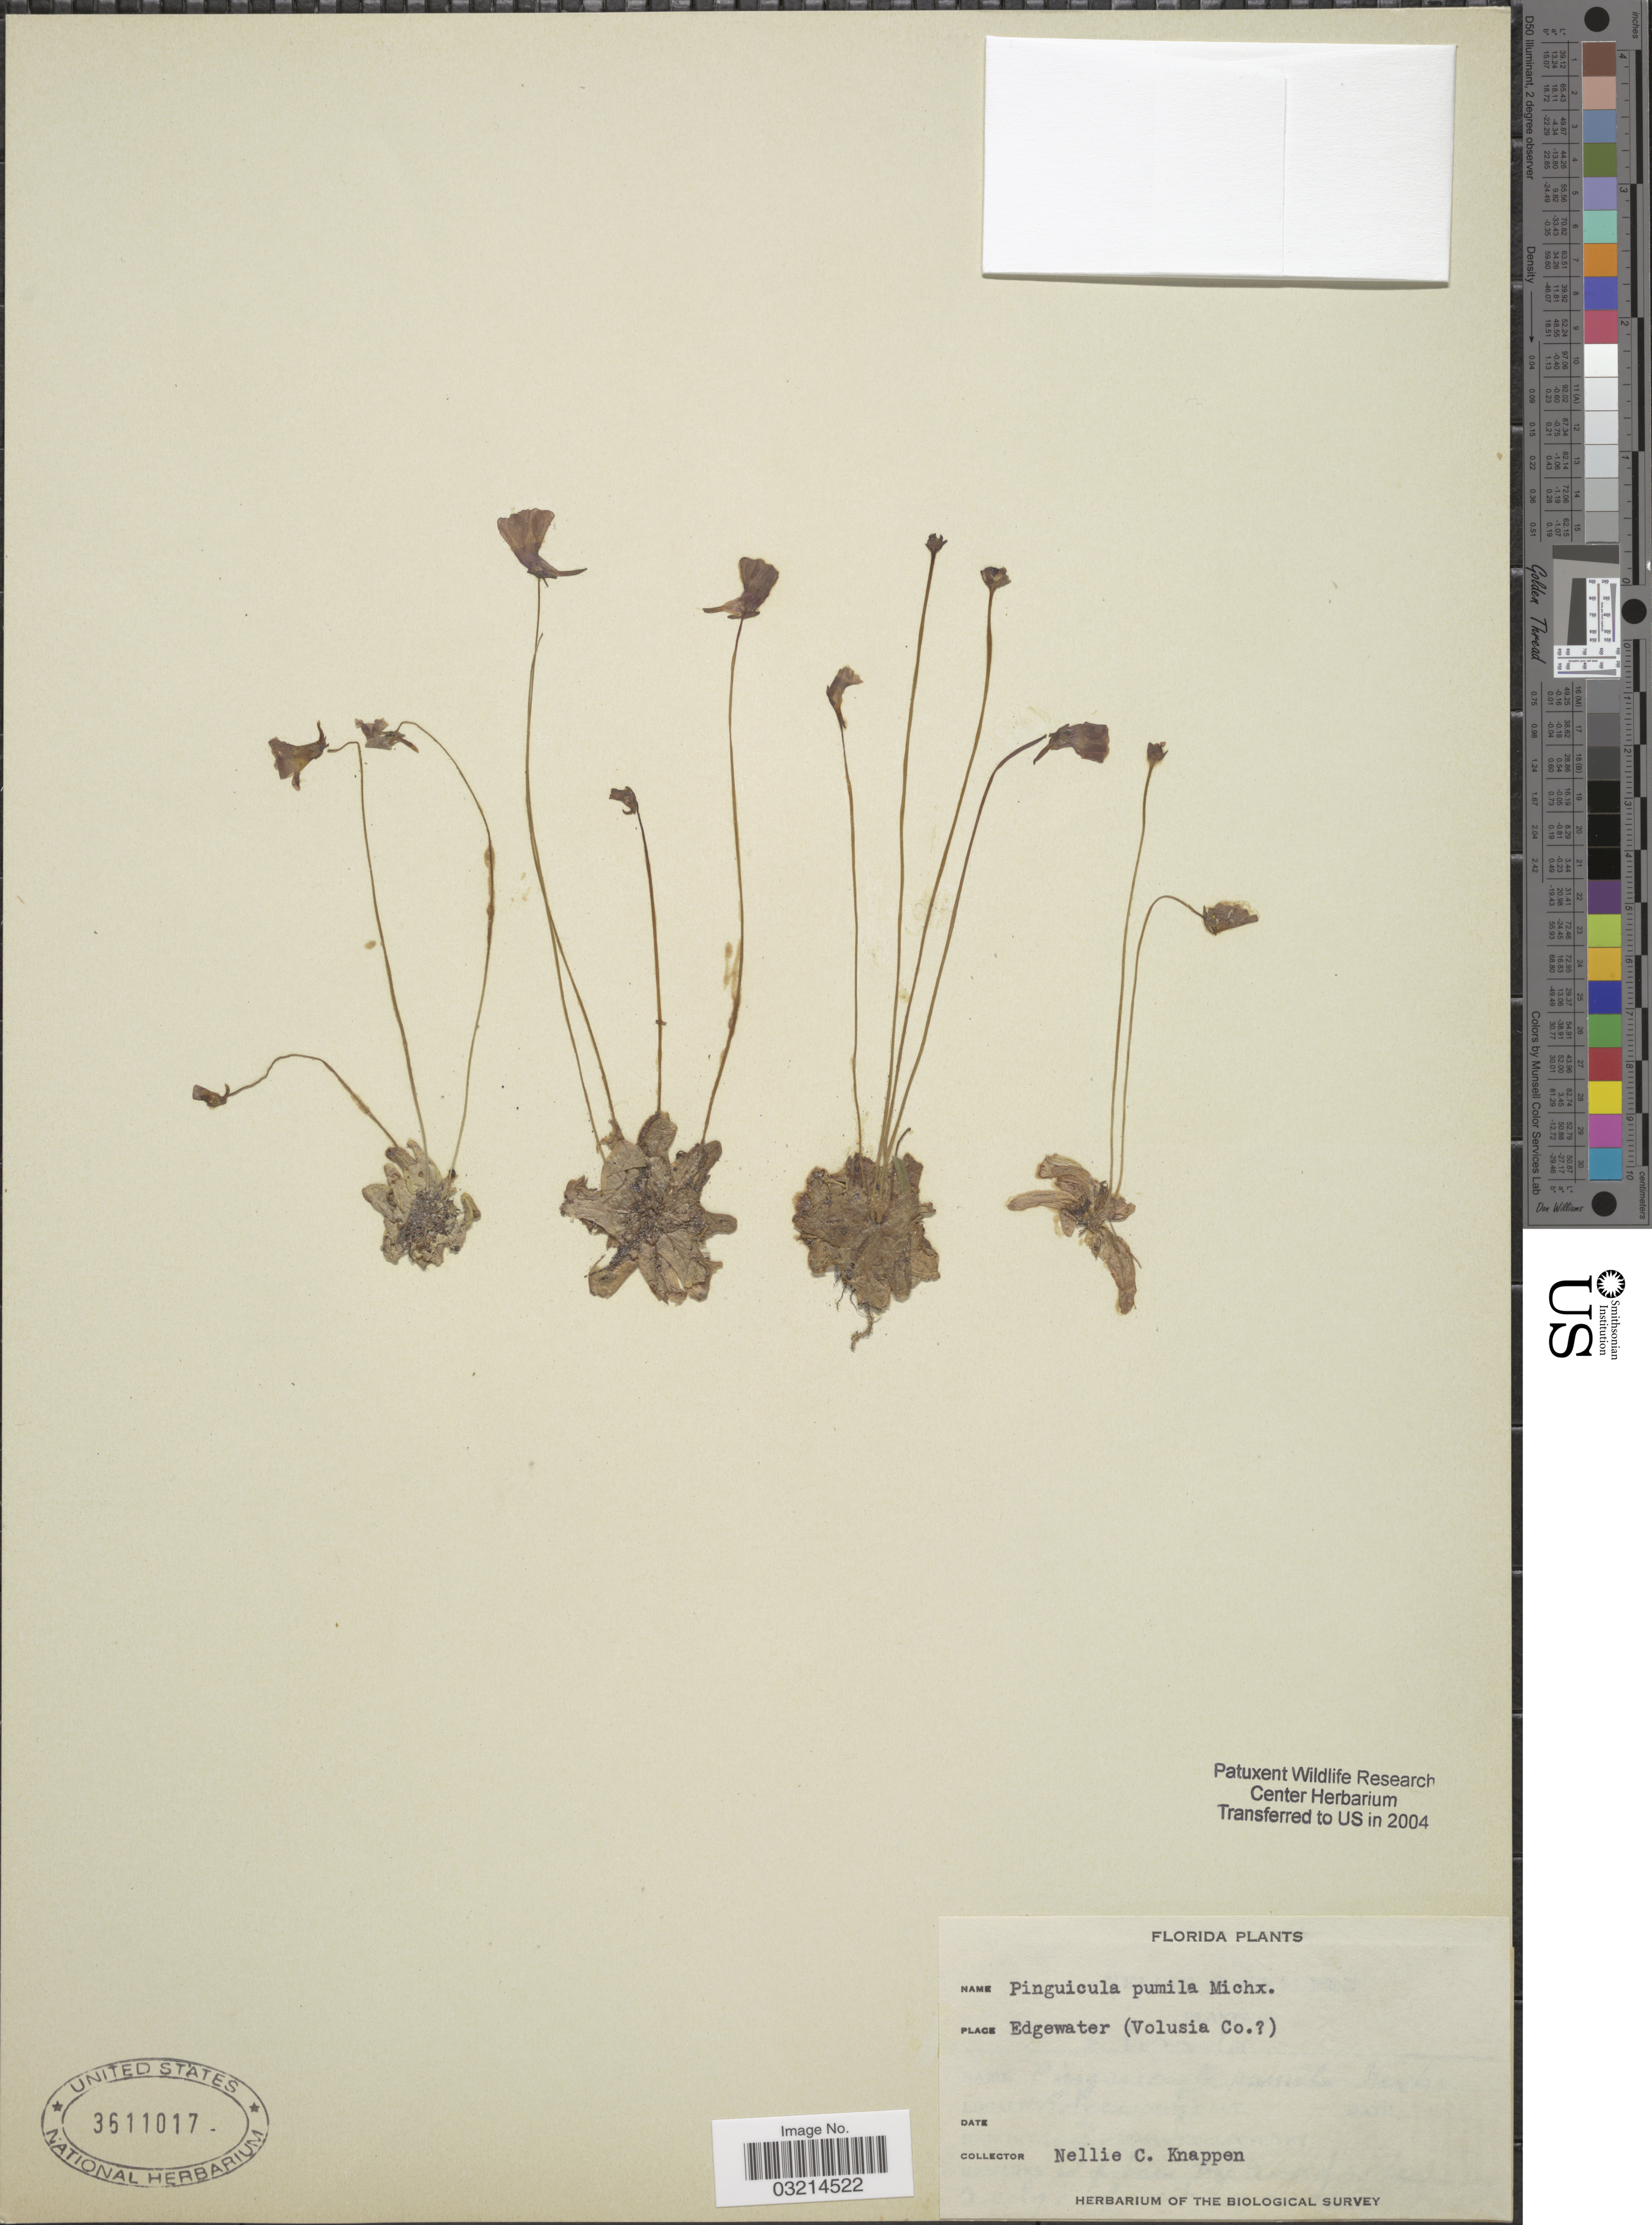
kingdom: Plantae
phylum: Tracheophyta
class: Magnoliopsida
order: Lamiales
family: Lentibulariaceae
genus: Pinguicula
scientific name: Pinguicula pumila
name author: Michx.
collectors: N. Knappen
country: United States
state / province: Florida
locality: Edgewater (Volusia Co. [unsure placement]).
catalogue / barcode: US 3611017